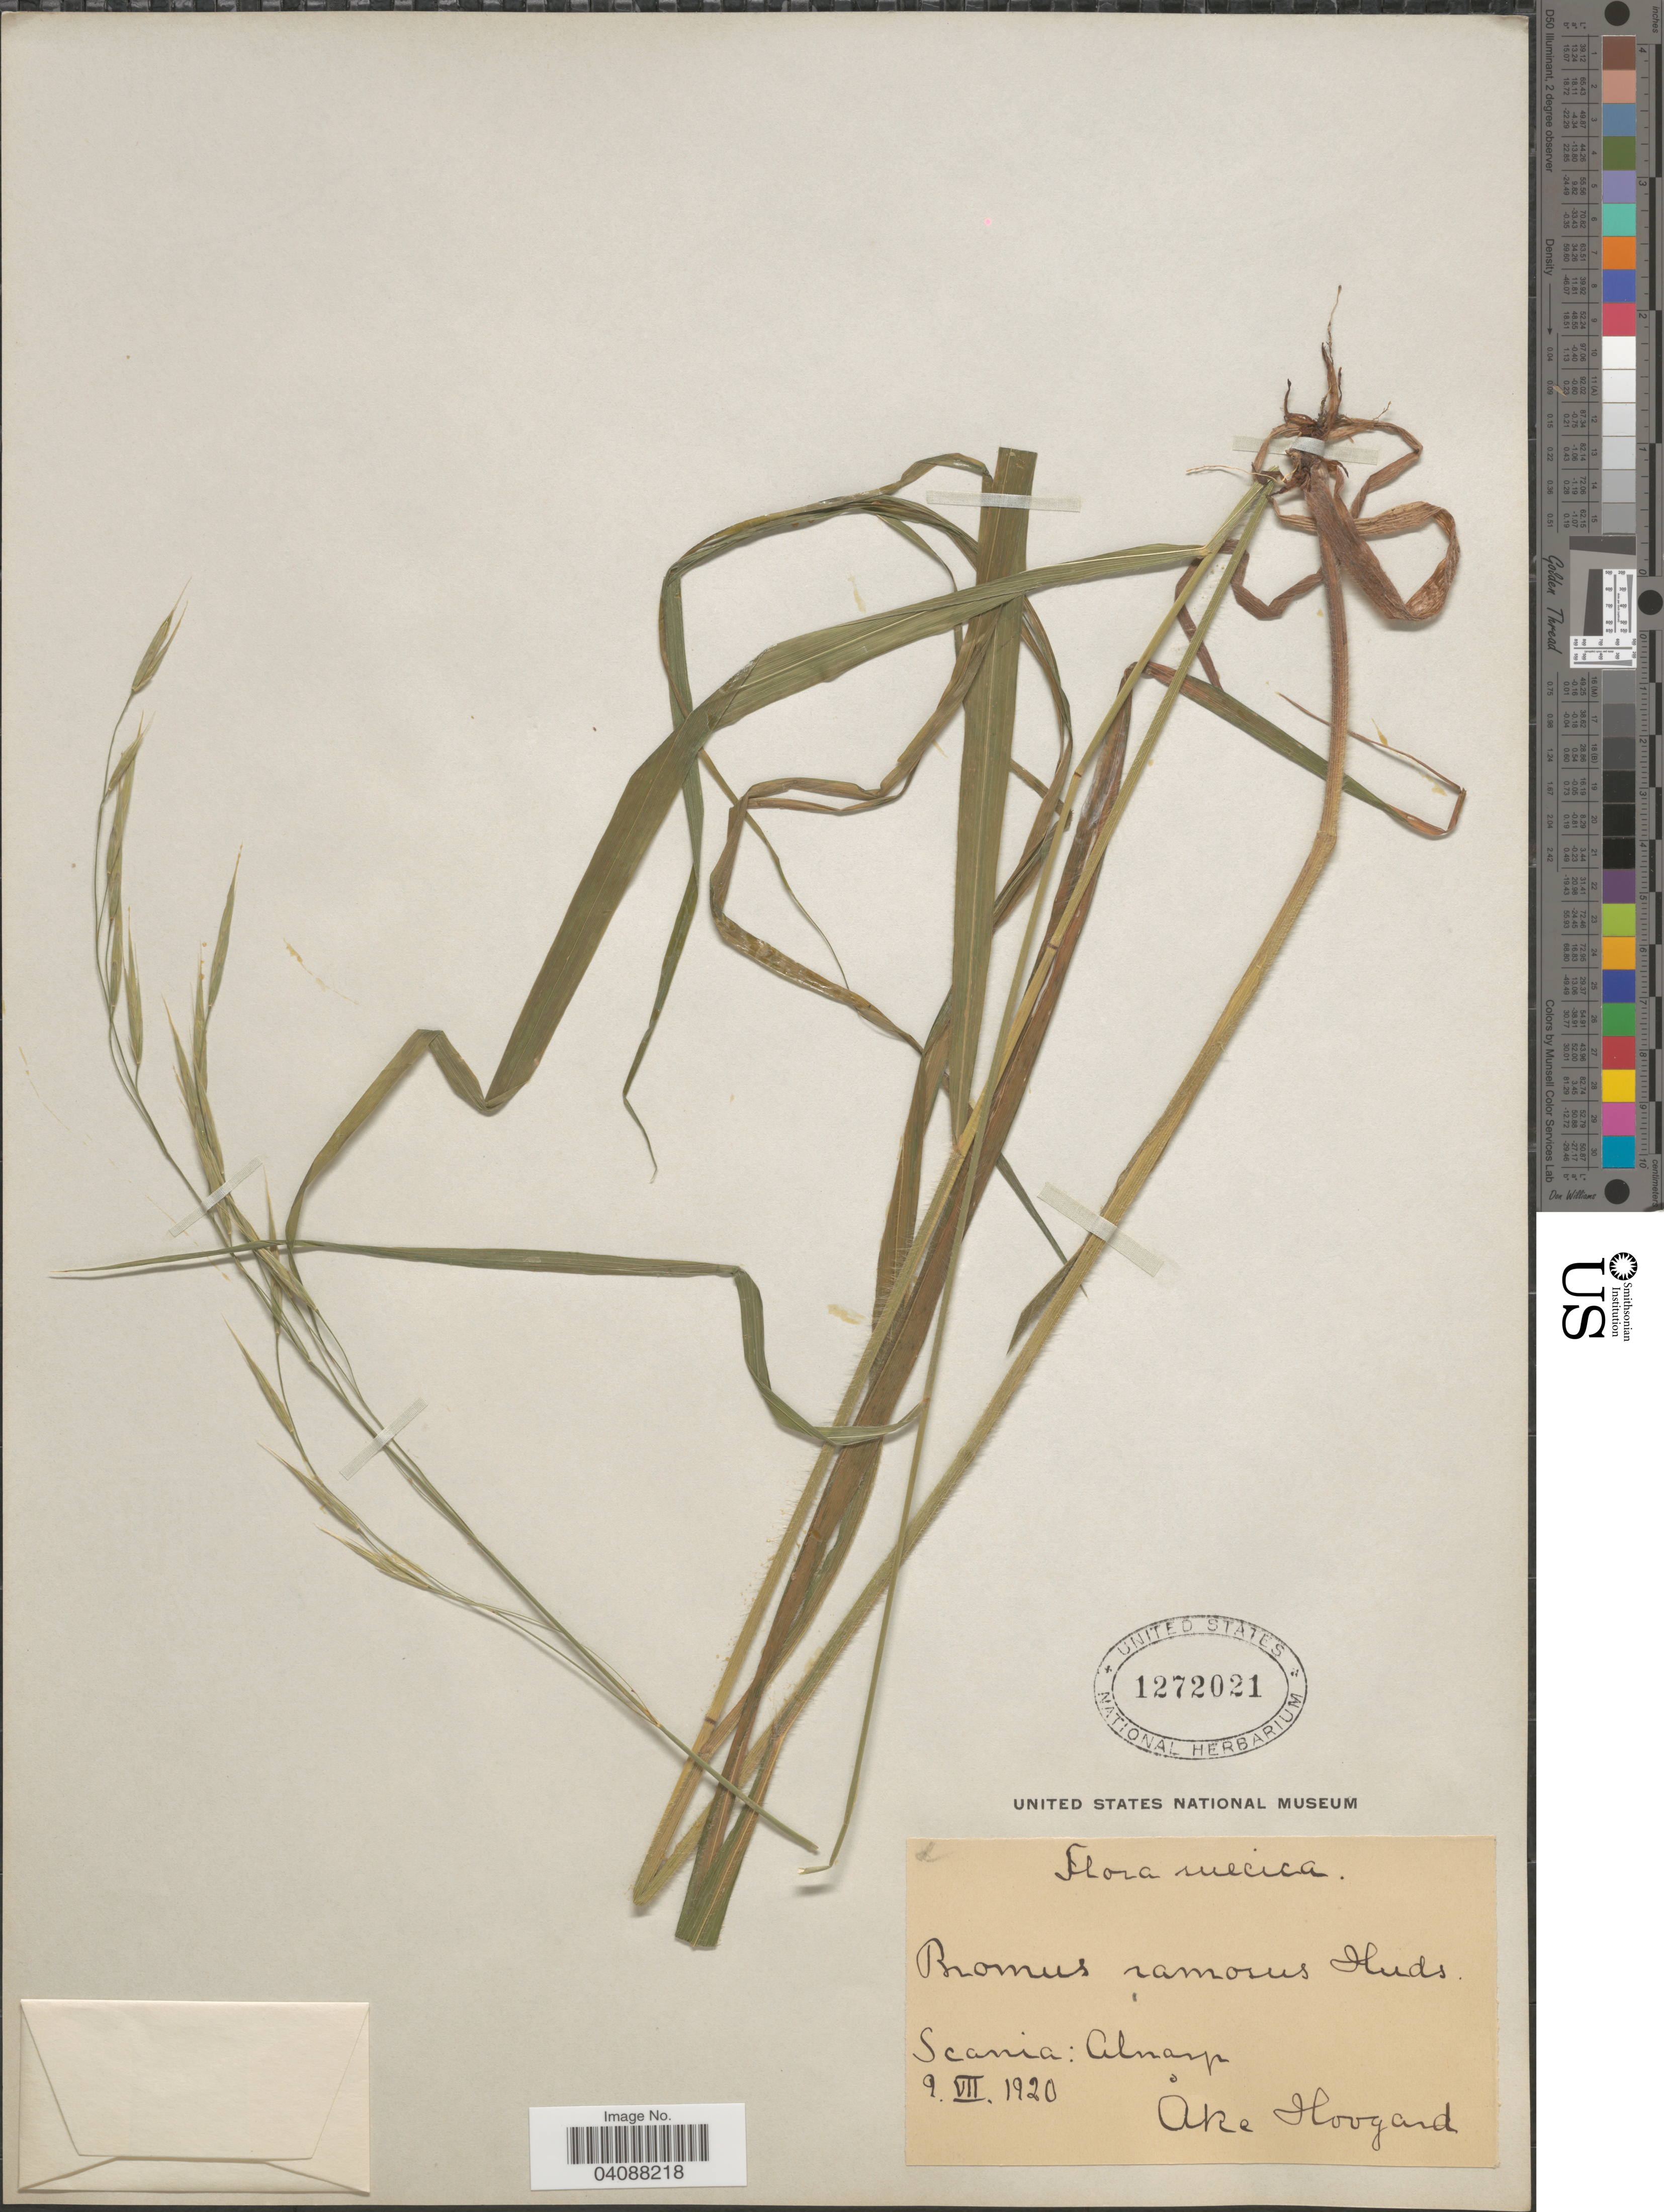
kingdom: Plantae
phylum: Tracheophyta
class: Liliopsida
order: Poales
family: Poaceae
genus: Bromus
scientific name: Bromus ramosus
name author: Huds.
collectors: Å. Hoogard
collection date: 1920-07-09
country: Sweden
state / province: Skåne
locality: Suecica. Scania: Alnarp.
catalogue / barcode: US 1272021